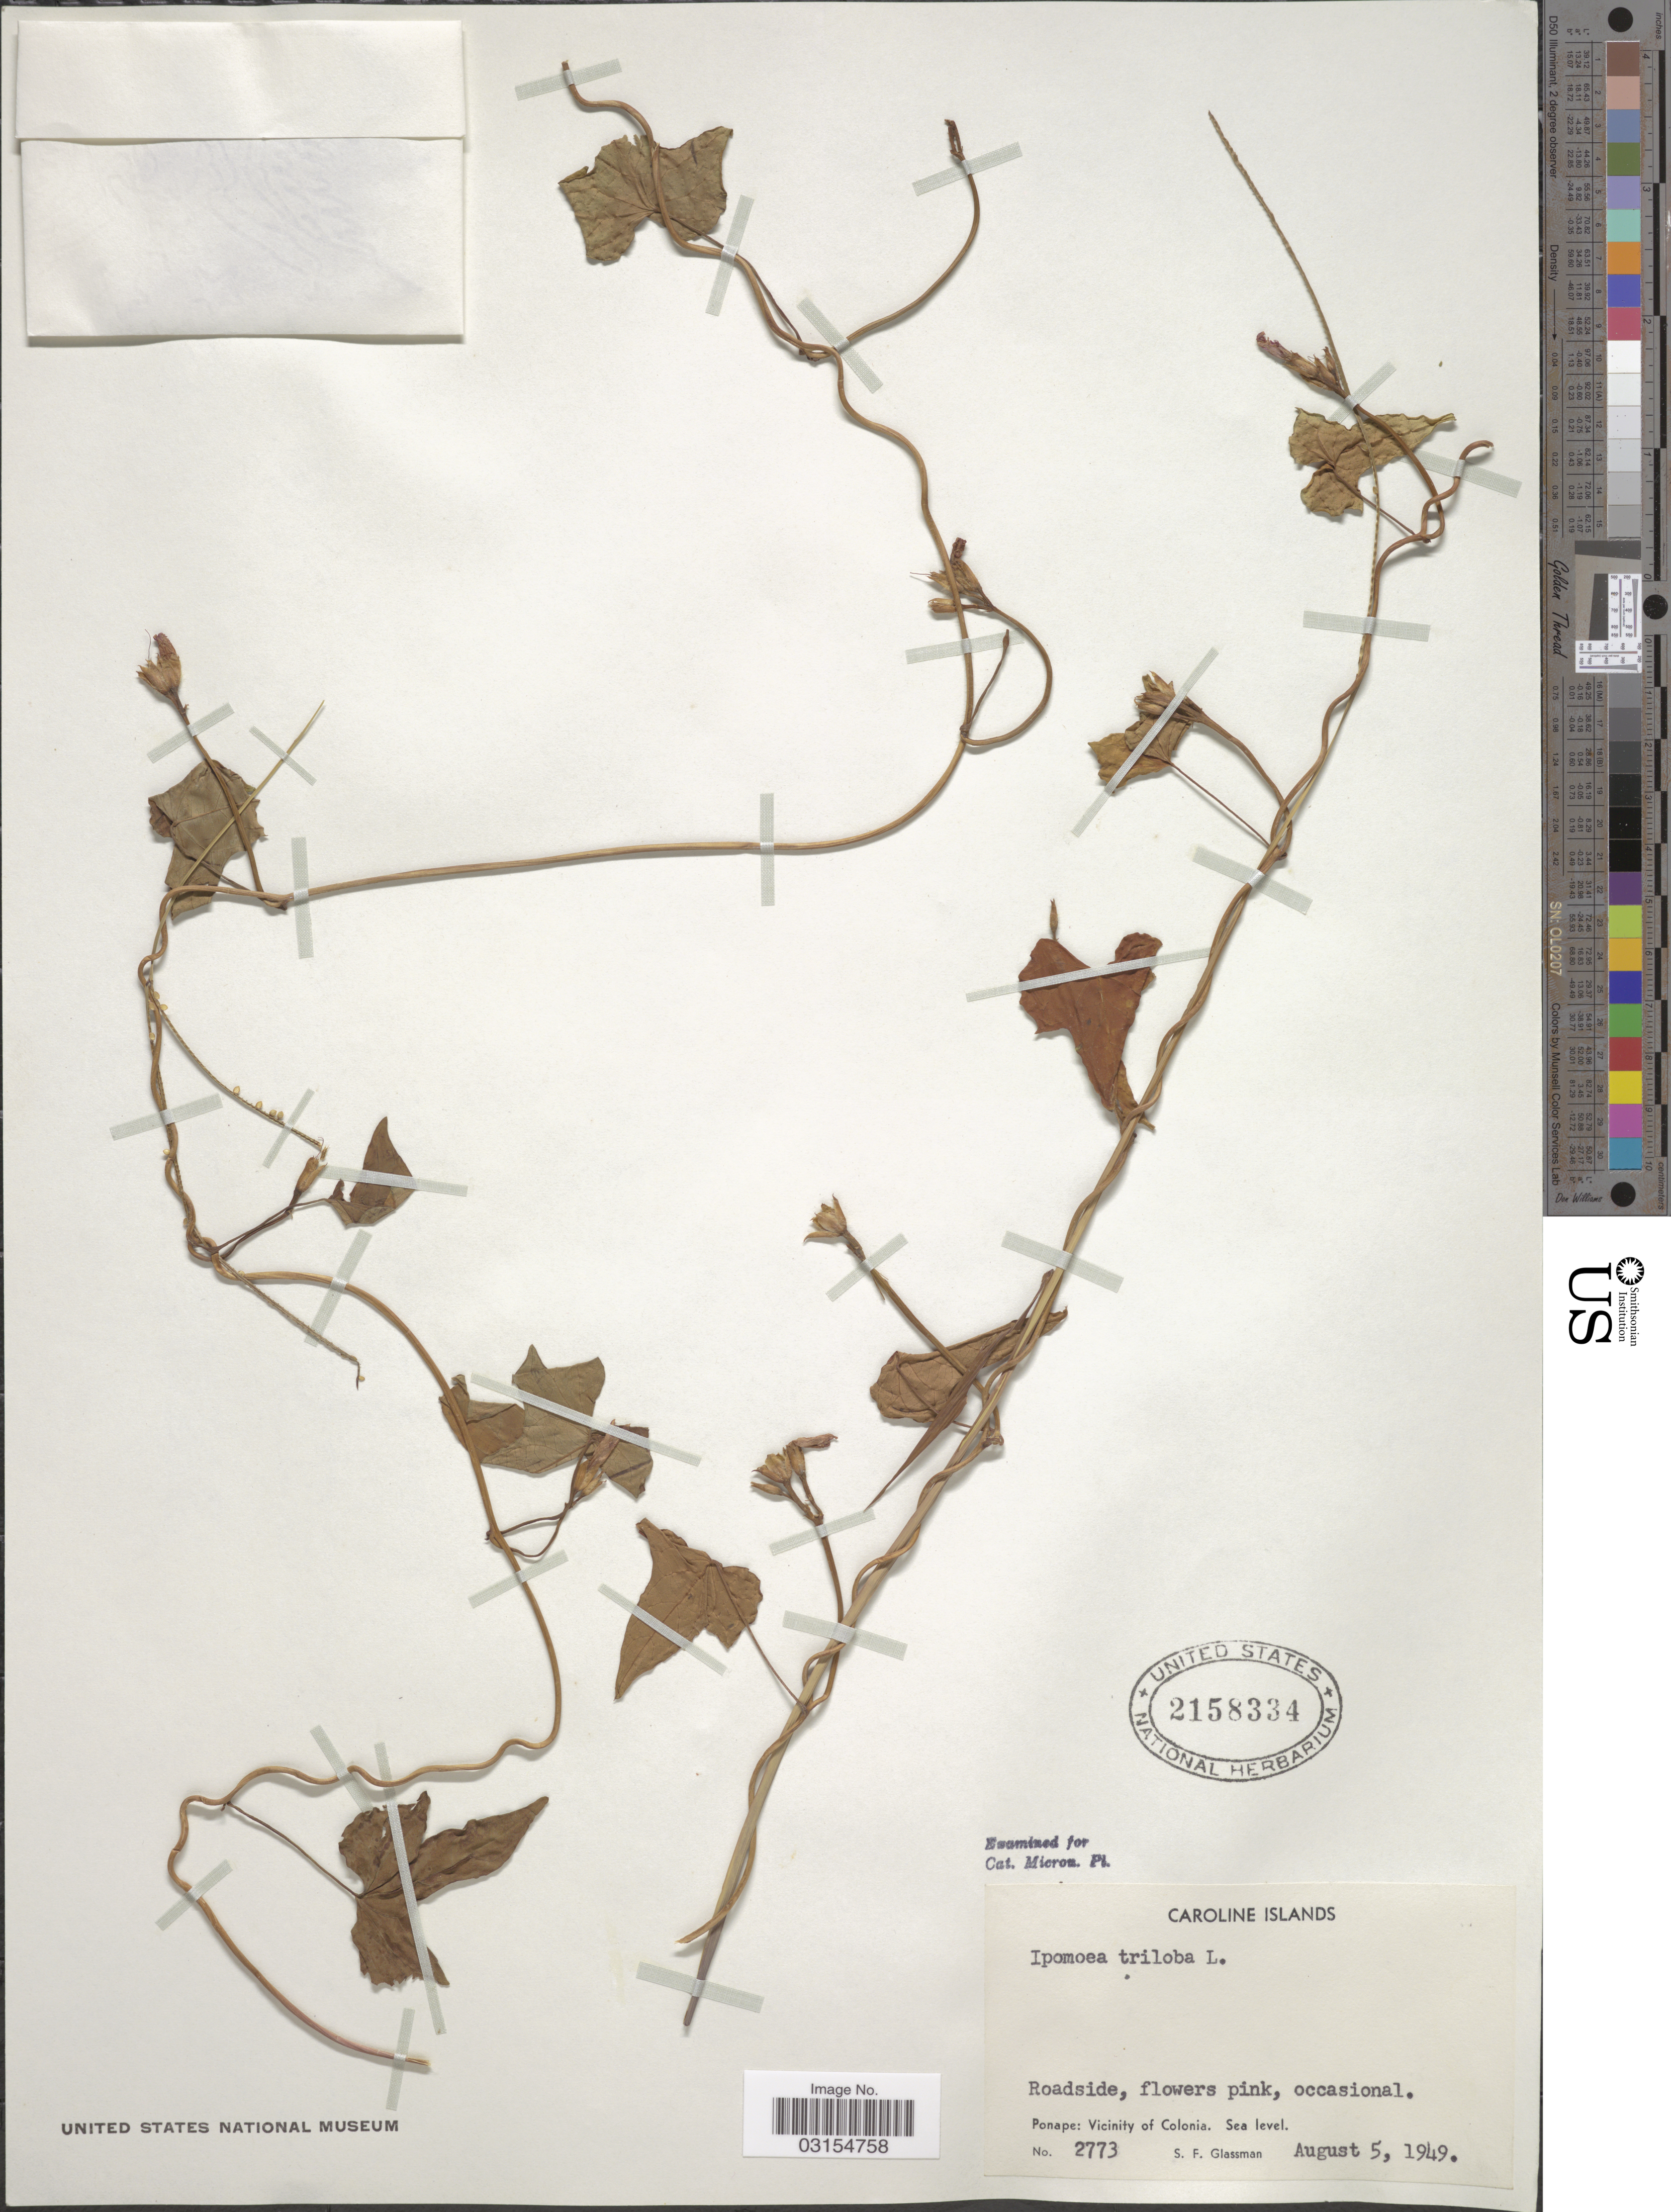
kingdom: Plantae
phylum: Tracheophyta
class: Magnoliopsida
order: Solanales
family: Convolvulaceae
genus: Ipomoea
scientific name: Ipomoea triloba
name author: L.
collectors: -. Glassman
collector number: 2773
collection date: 1949-08-05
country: Micronesia, Federated States of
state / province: Pohnpei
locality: Caroline Islands, Ponape: Vicinity of Colonia.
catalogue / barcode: US 2158334